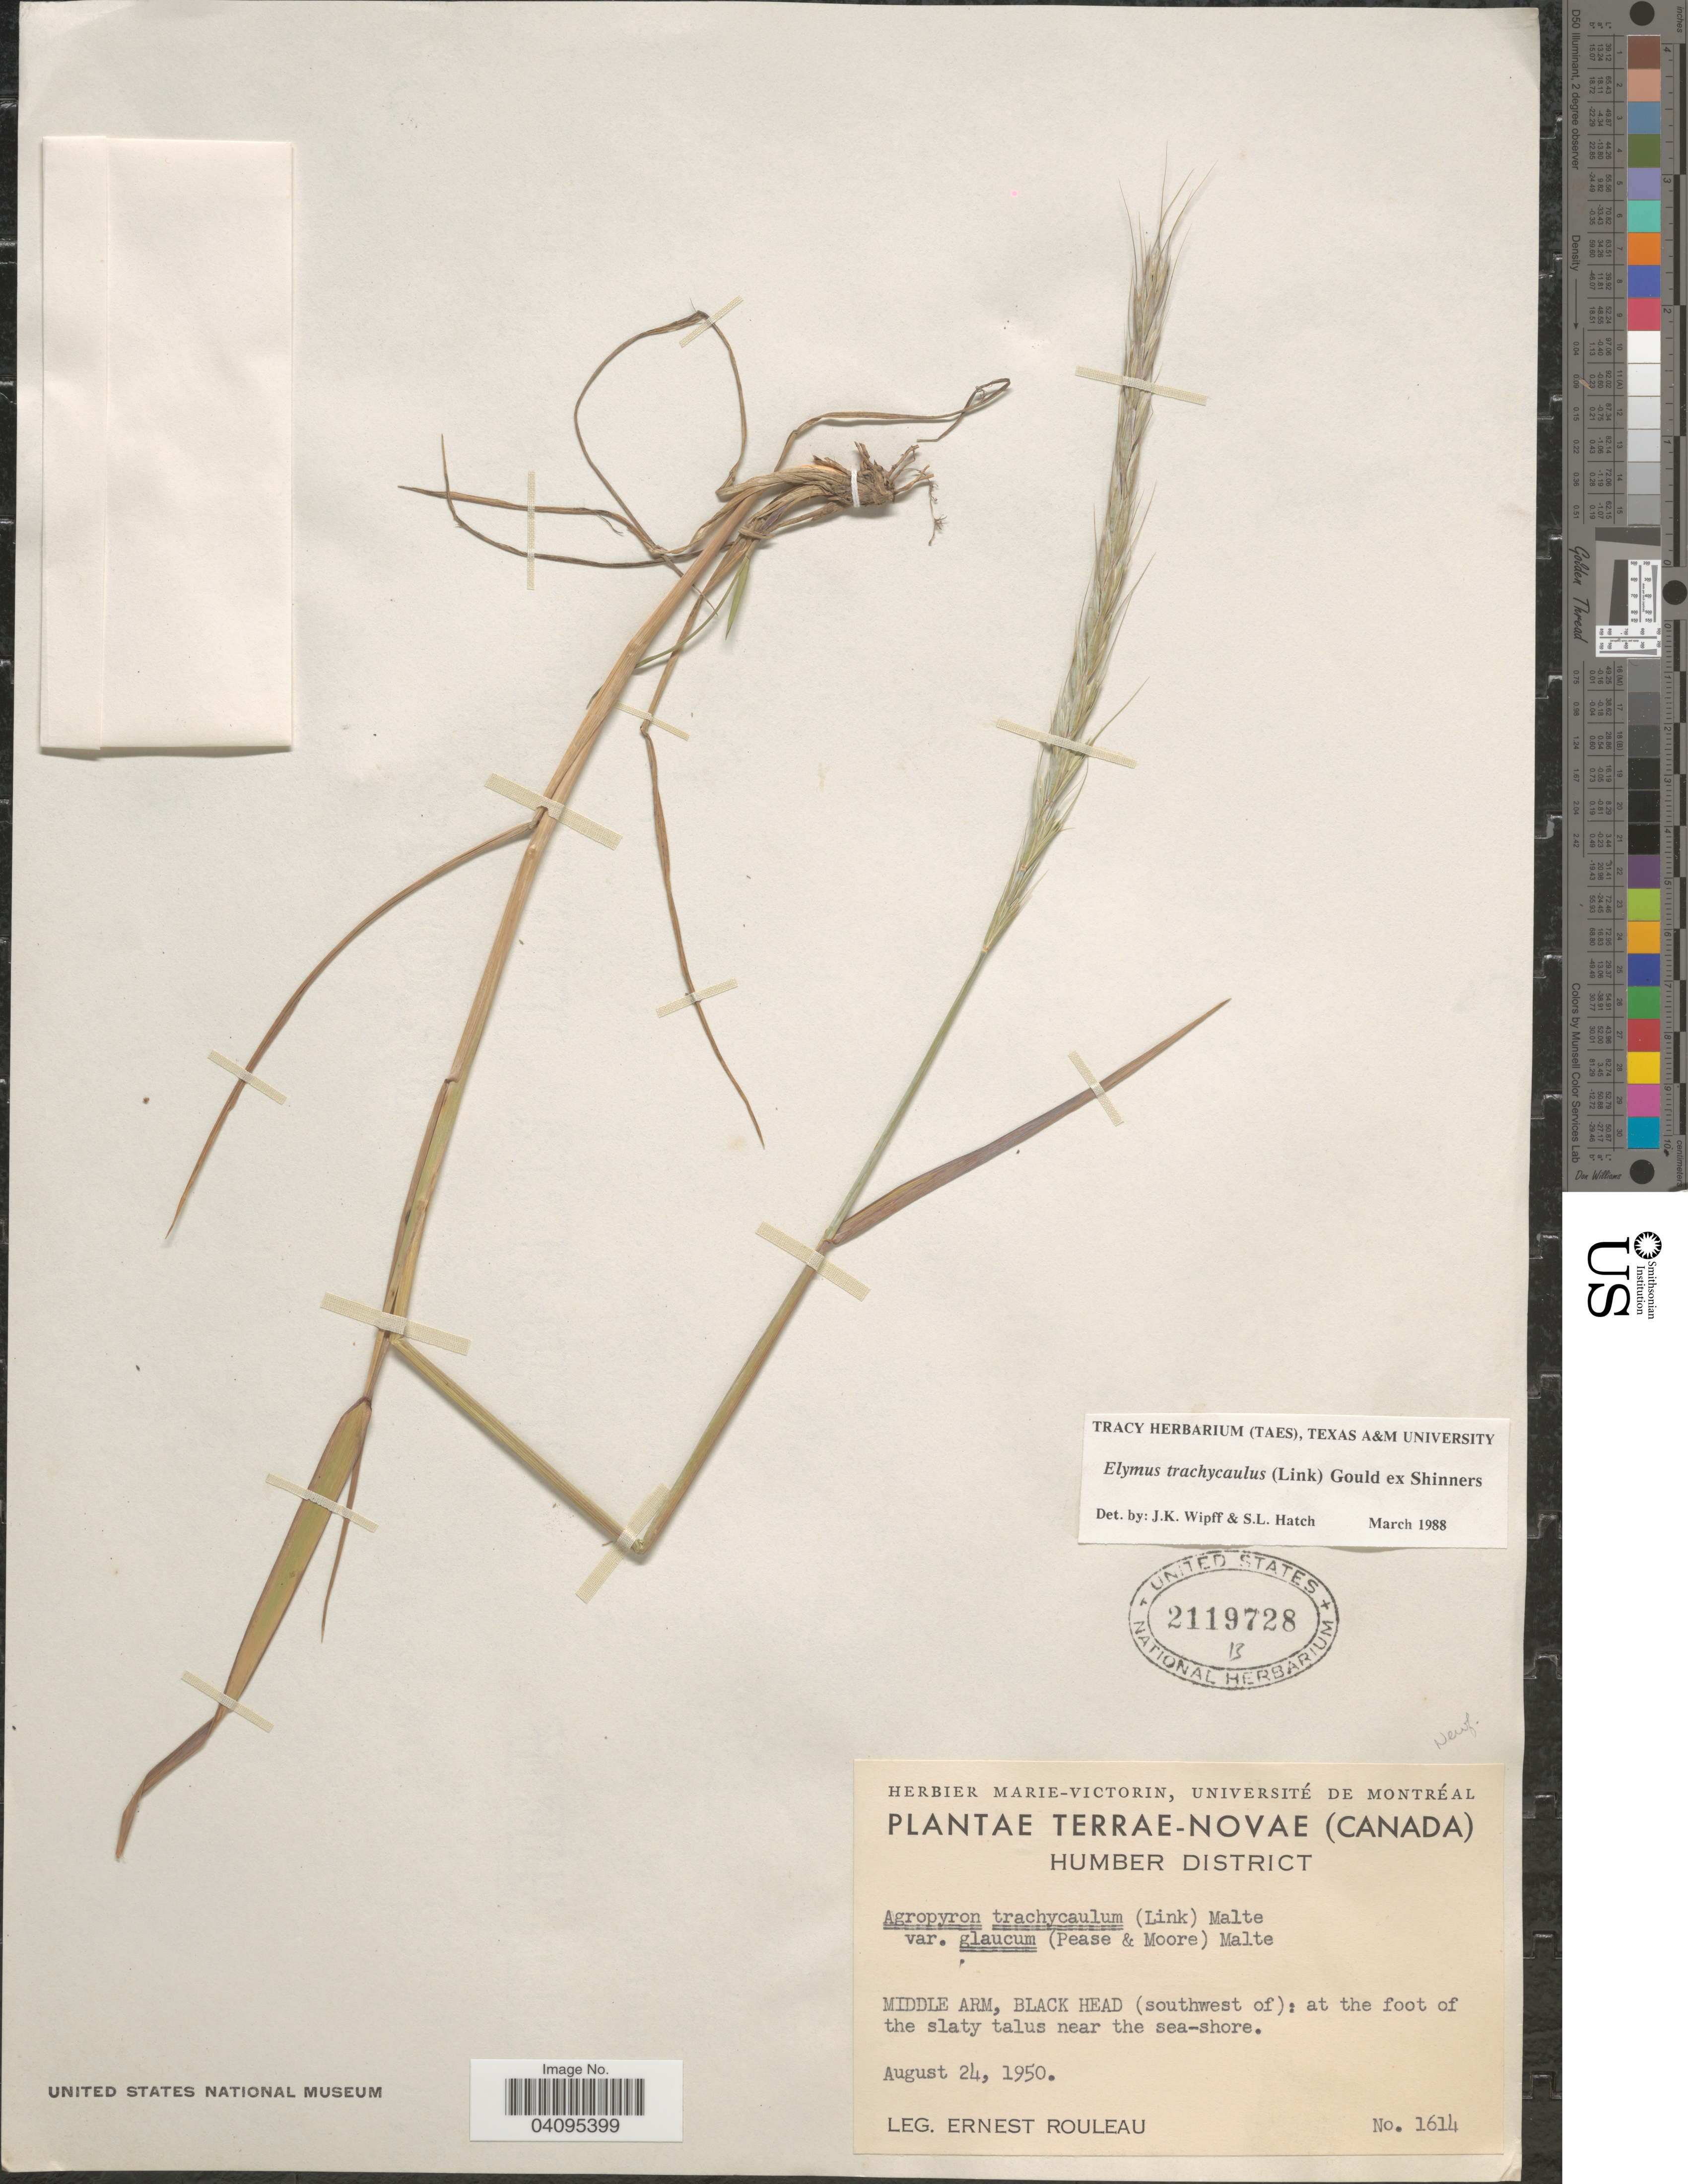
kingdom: Plantae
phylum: Tracheophyta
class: Liliopsida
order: Poales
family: Poaceae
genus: Elymus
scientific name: Elymus trachycaulus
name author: (Link) Gould ex Shinners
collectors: J. Rouleau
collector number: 1614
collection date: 1950-08-24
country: Canada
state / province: Newfoundland and Labrador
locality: Terrae-Novae. Humber District. Middle Arm, Black Head (southwest of): at the foot of the slaty talus near the sea-shore.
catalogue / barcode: US 2119728